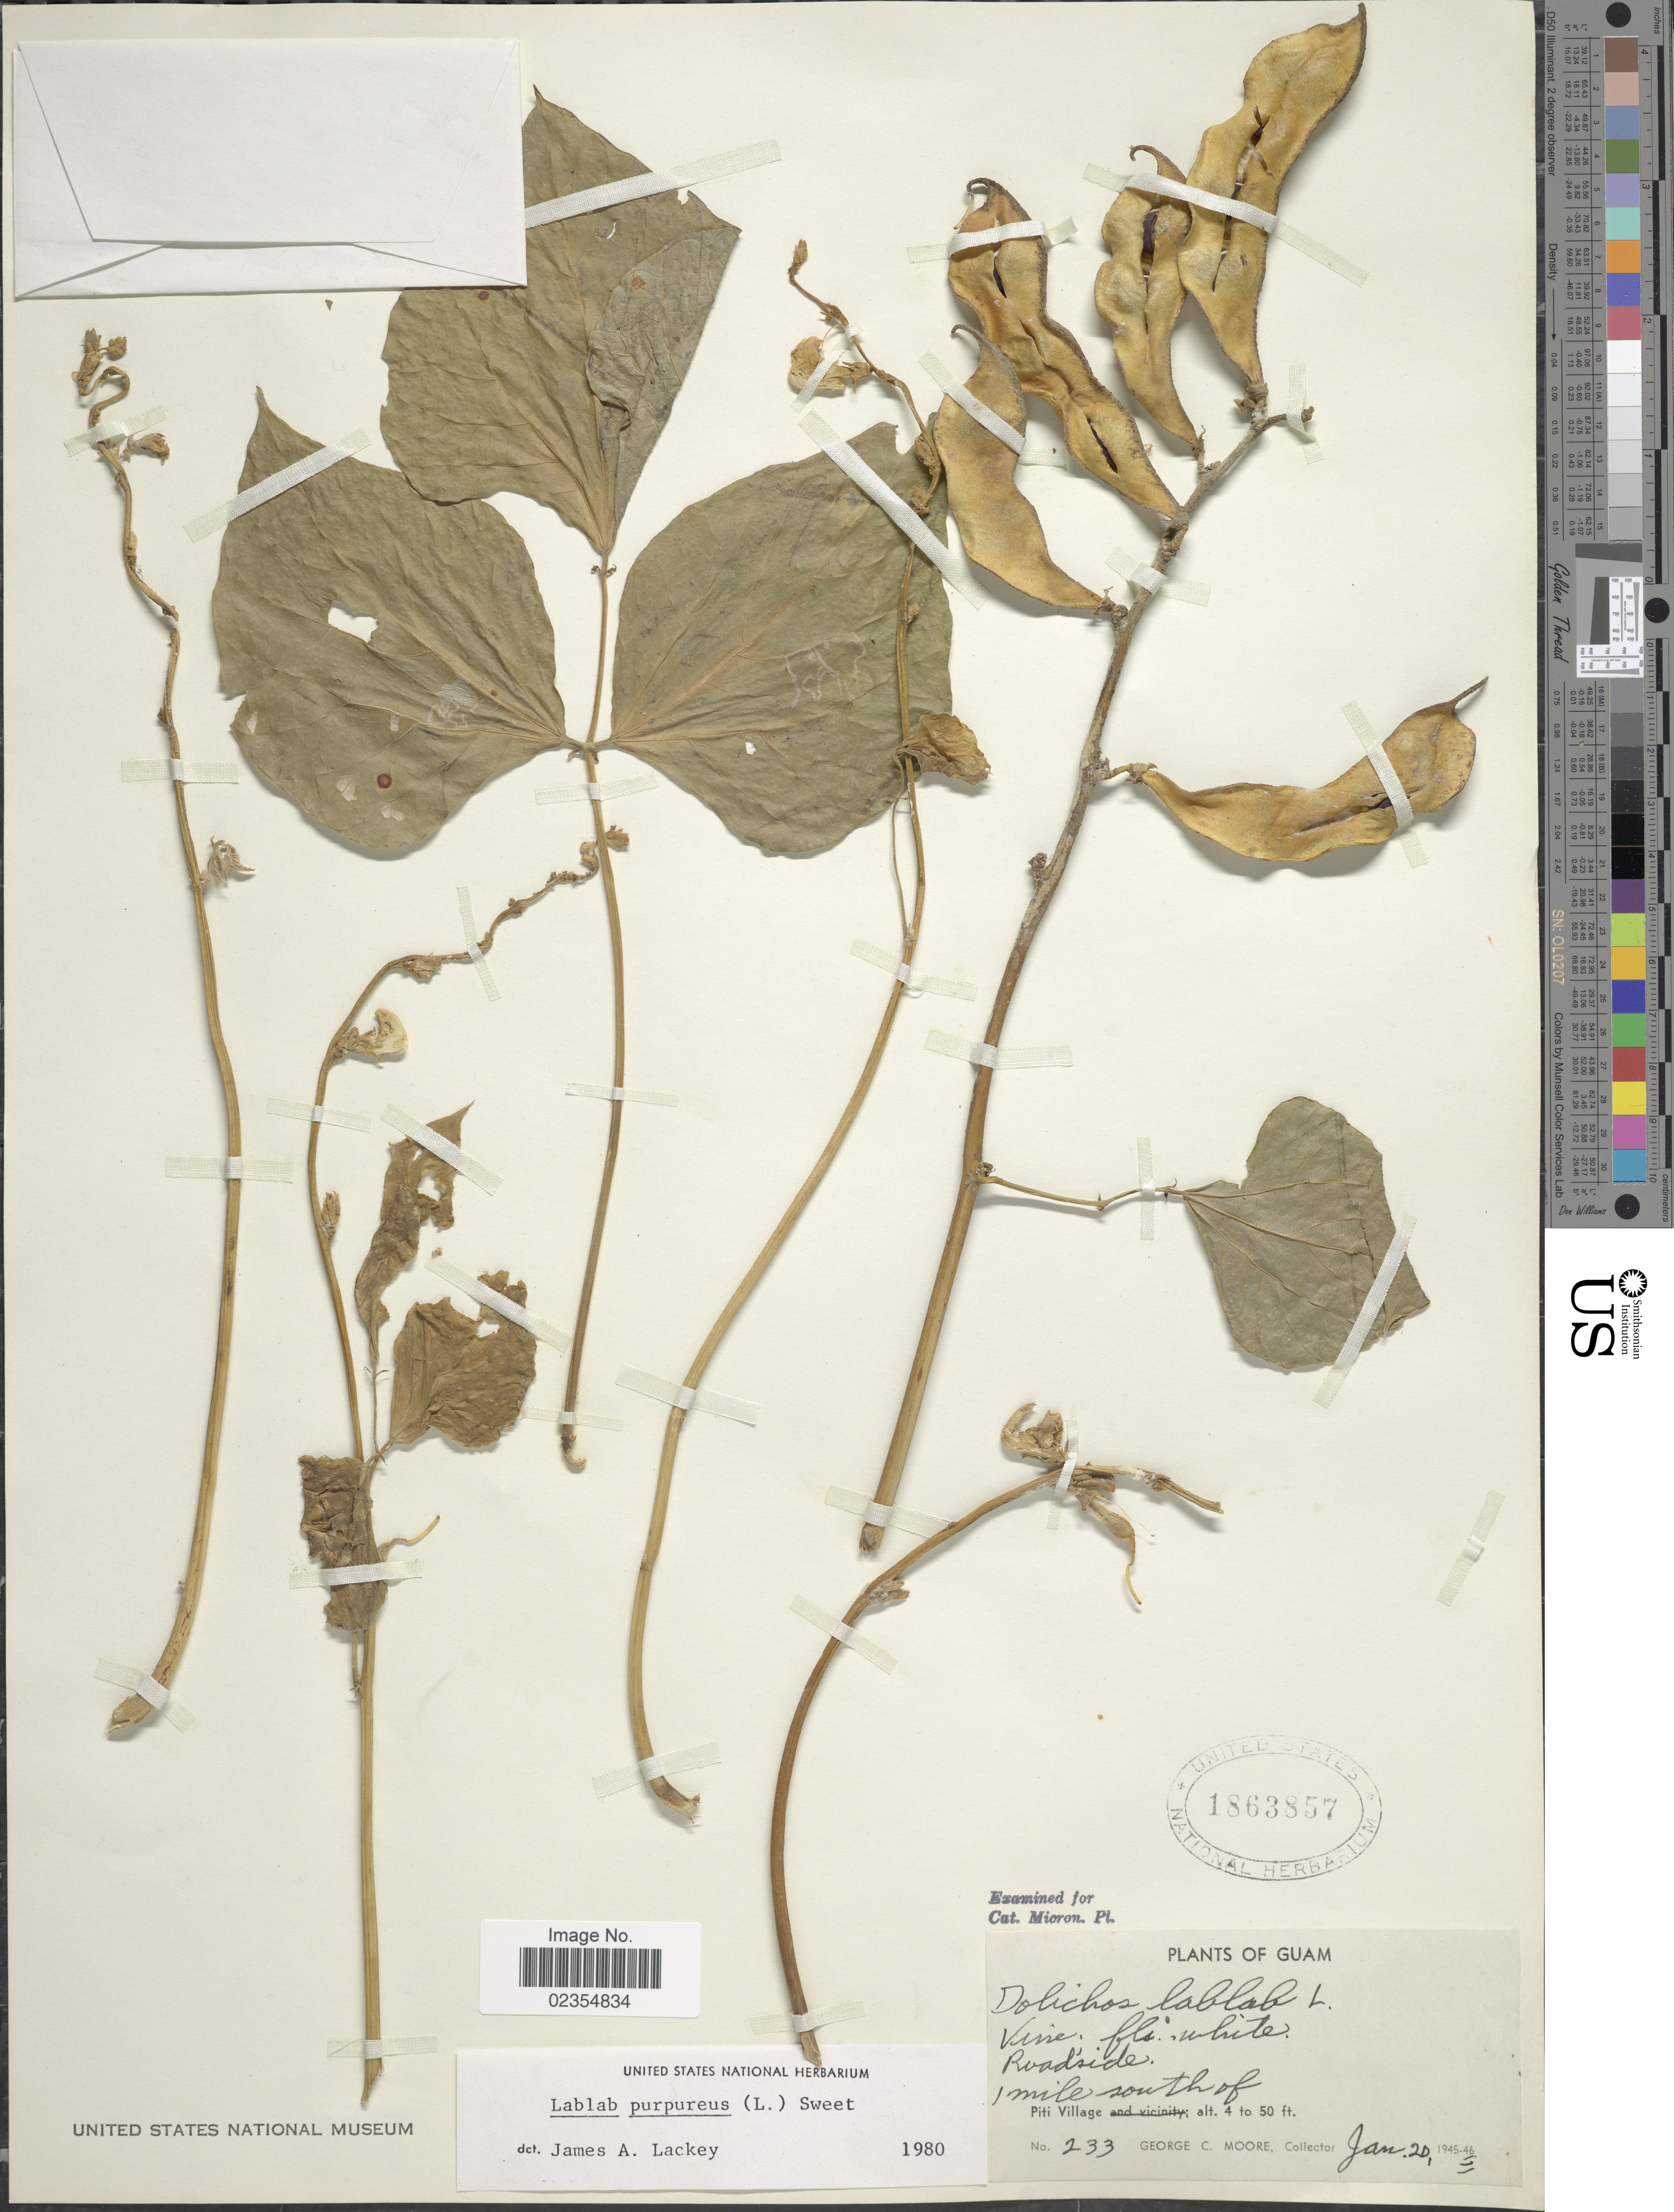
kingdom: Plantae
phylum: Tracheophyta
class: Magnoliopsida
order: Fabales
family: Fabaceae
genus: Lablab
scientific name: Lablab purpureus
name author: (L.) Sweet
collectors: G. C. Moore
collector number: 233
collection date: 1946-01-20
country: Guam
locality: Roadside, 1 mile south of Piti Village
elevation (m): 1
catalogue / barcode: US 1863857